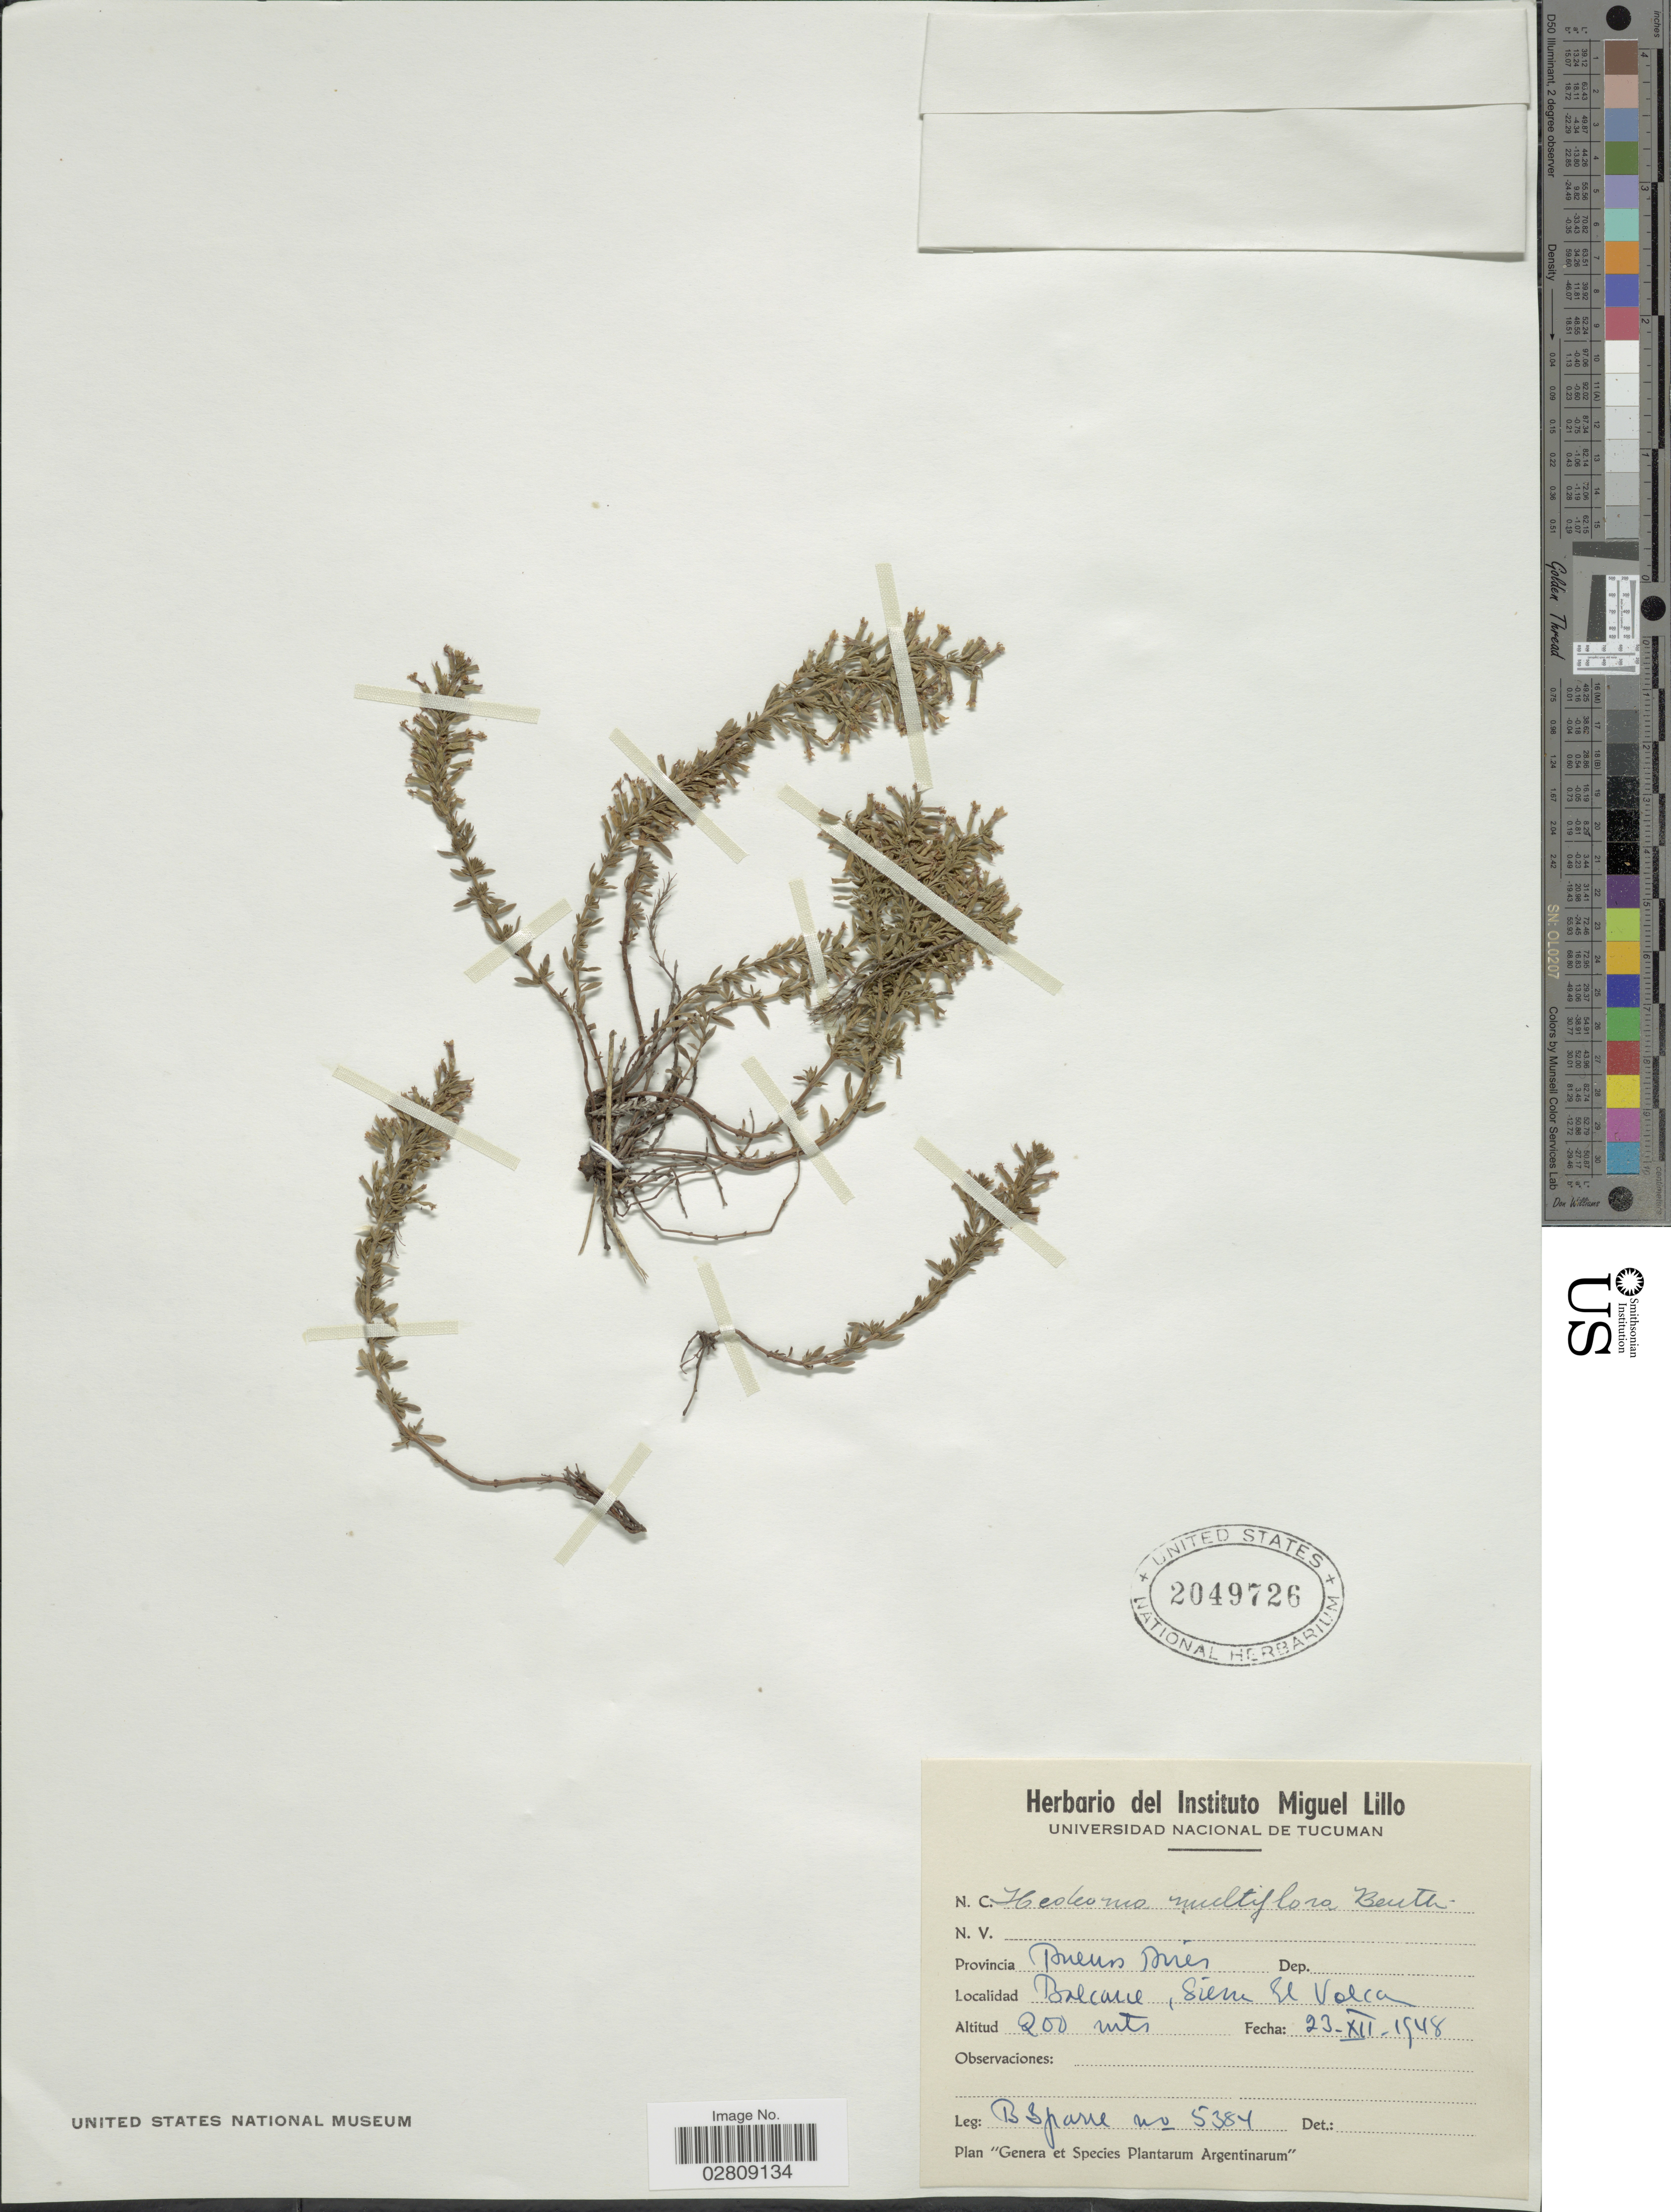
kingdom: Plantae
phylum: Tracheophyta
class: Magnoliopsida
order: Lamiales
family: Lamiaceae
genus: Hedeoma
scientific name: Hedeoma multiflora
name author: Benth.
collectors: B. Sparre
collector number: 5384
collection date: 1948-12-23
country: Argentina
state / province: Buenos Aires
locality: Provincia Buenos Aires, Balcarce, Sierre del Volcan.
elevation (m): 200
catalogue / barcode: US 2049726